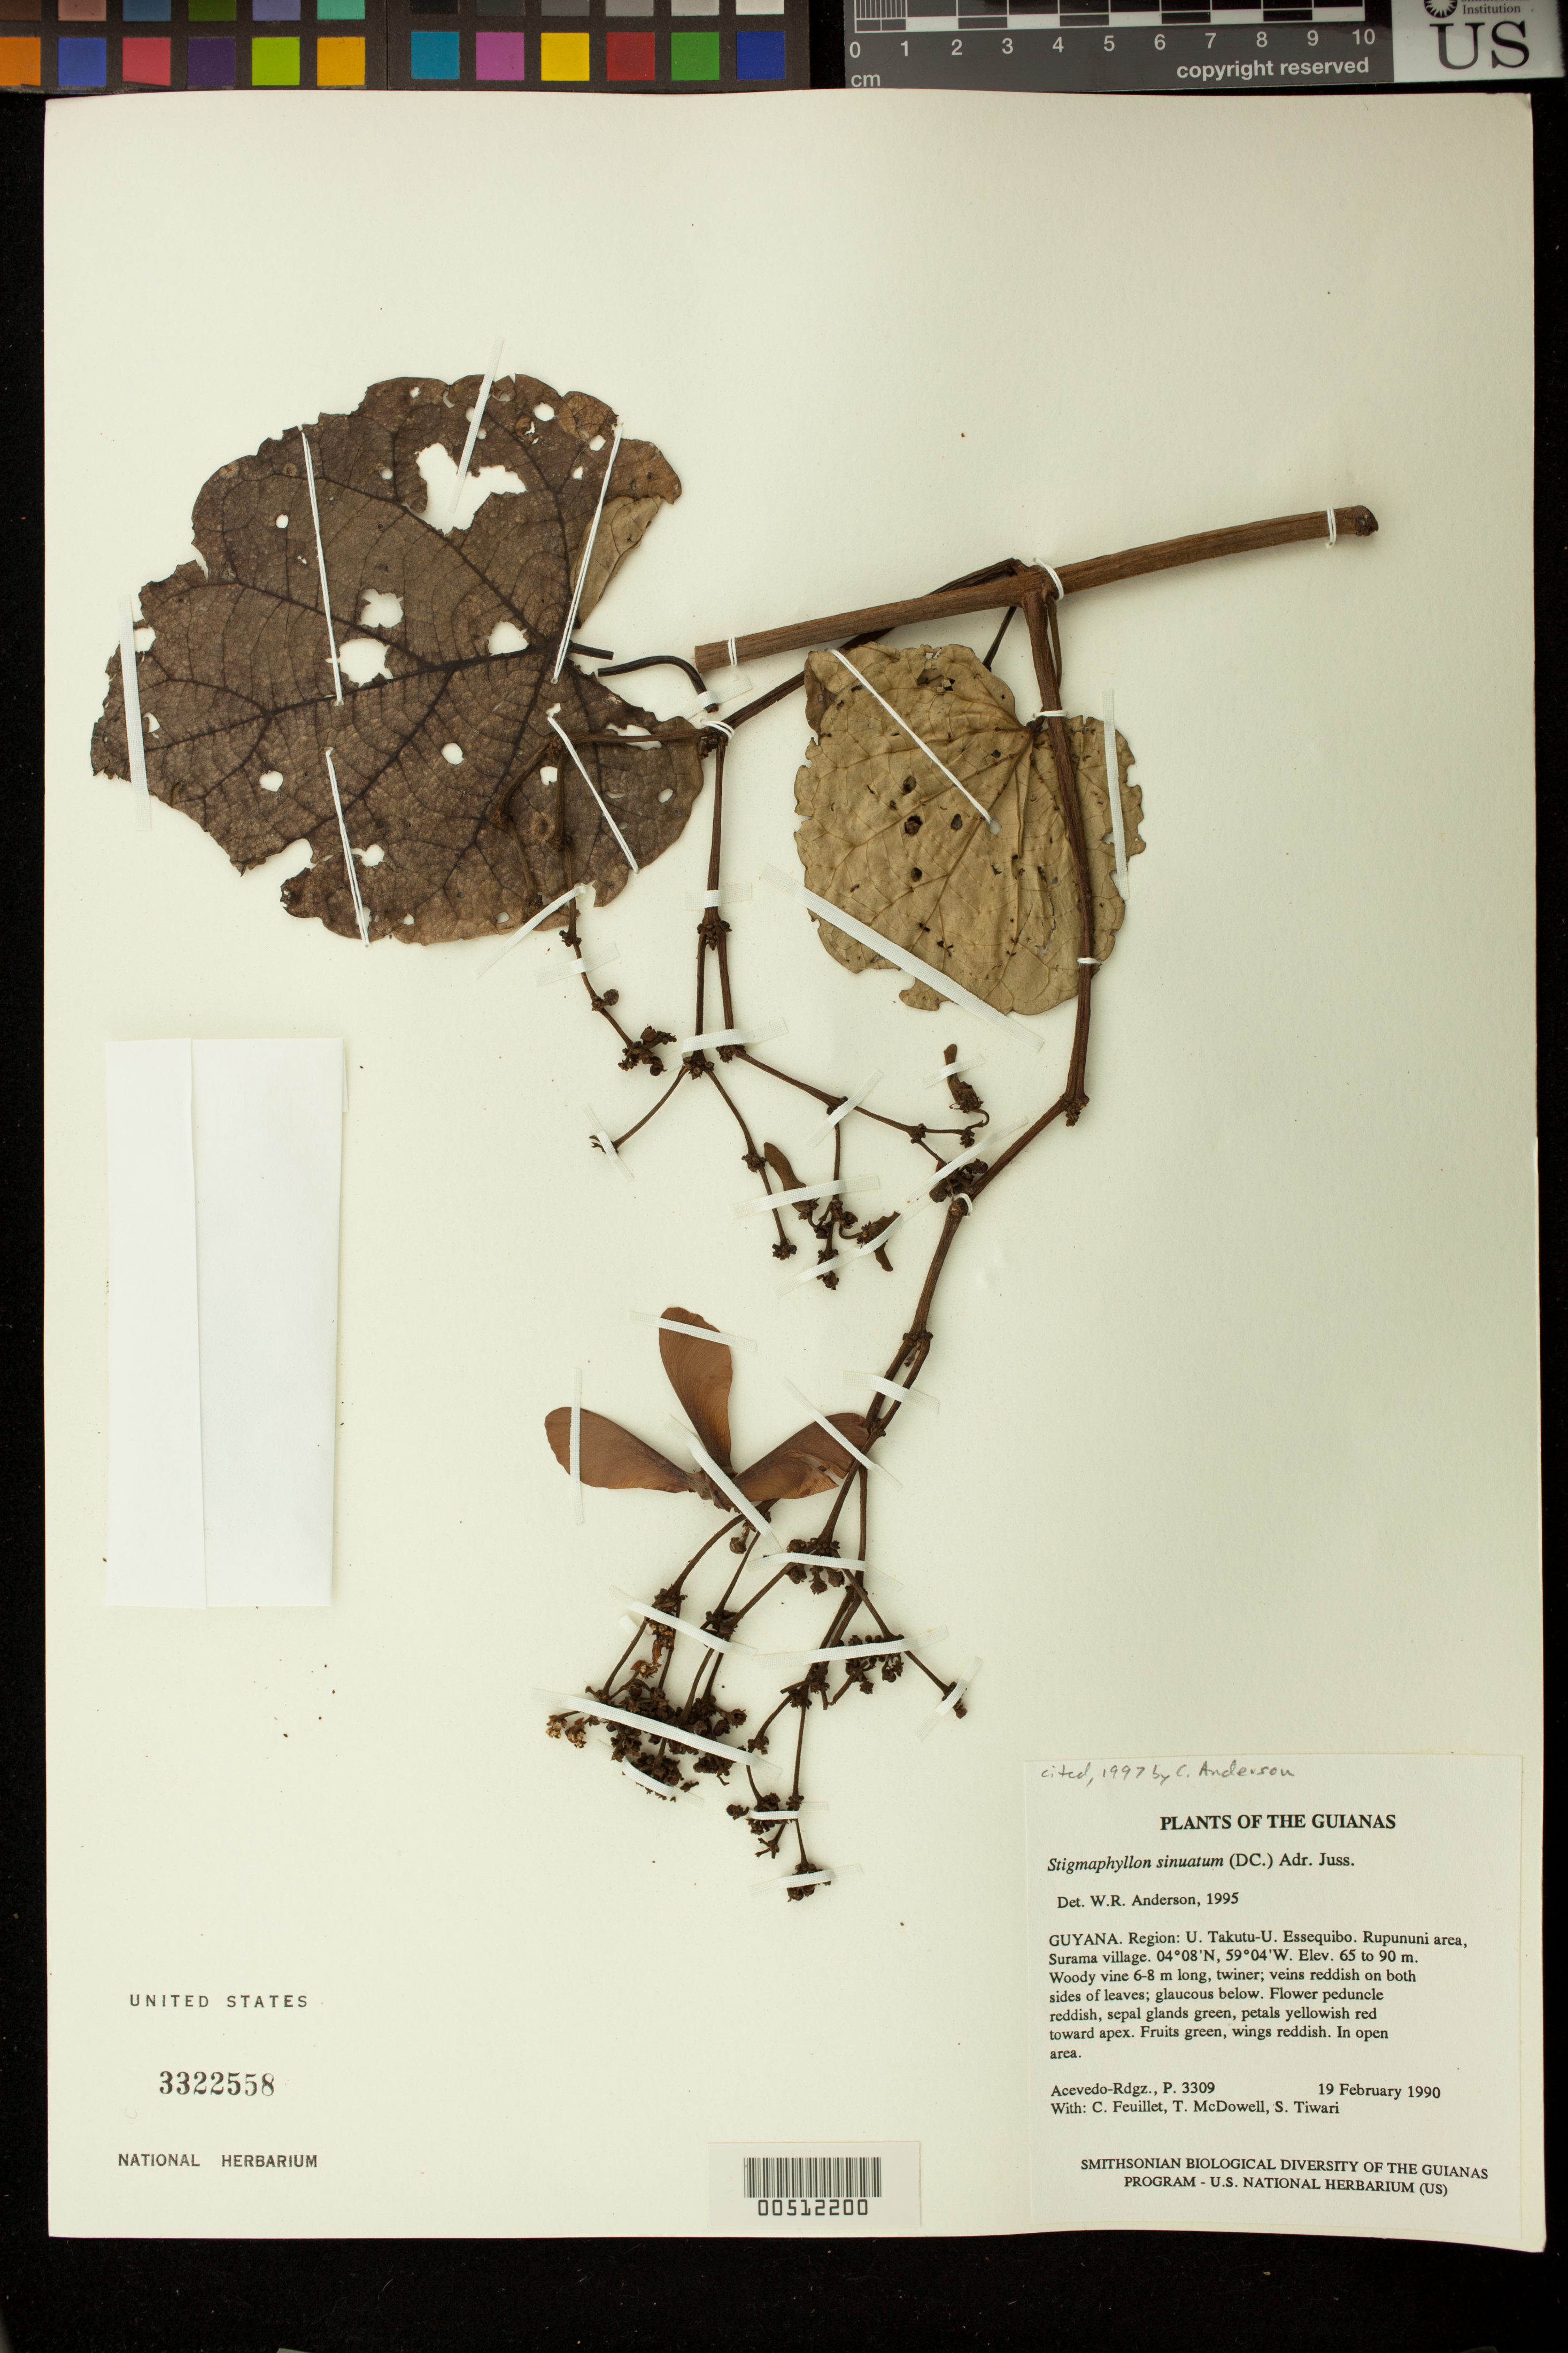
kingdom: Plantae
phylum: Tracheophyta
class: Magnoliopsida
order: Malpighiales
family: Malpighiaceae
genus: Stigmaphyllon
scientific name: Stigmaphyllon sinuatum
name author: (DC.) A. Juss.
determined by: Anderson, W. R., (MICH), University of Michigan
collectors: P. Acevedo-Rodr., C. Feuillet, T. McDowell & S. Tiwari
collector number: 3309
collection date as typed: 19 Feb 1990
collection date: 1990-02-19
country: Guyana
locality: U. Takutu - U. Essequibo. Rupununi area, Surama village.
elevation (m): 65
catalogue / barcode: US 3322558